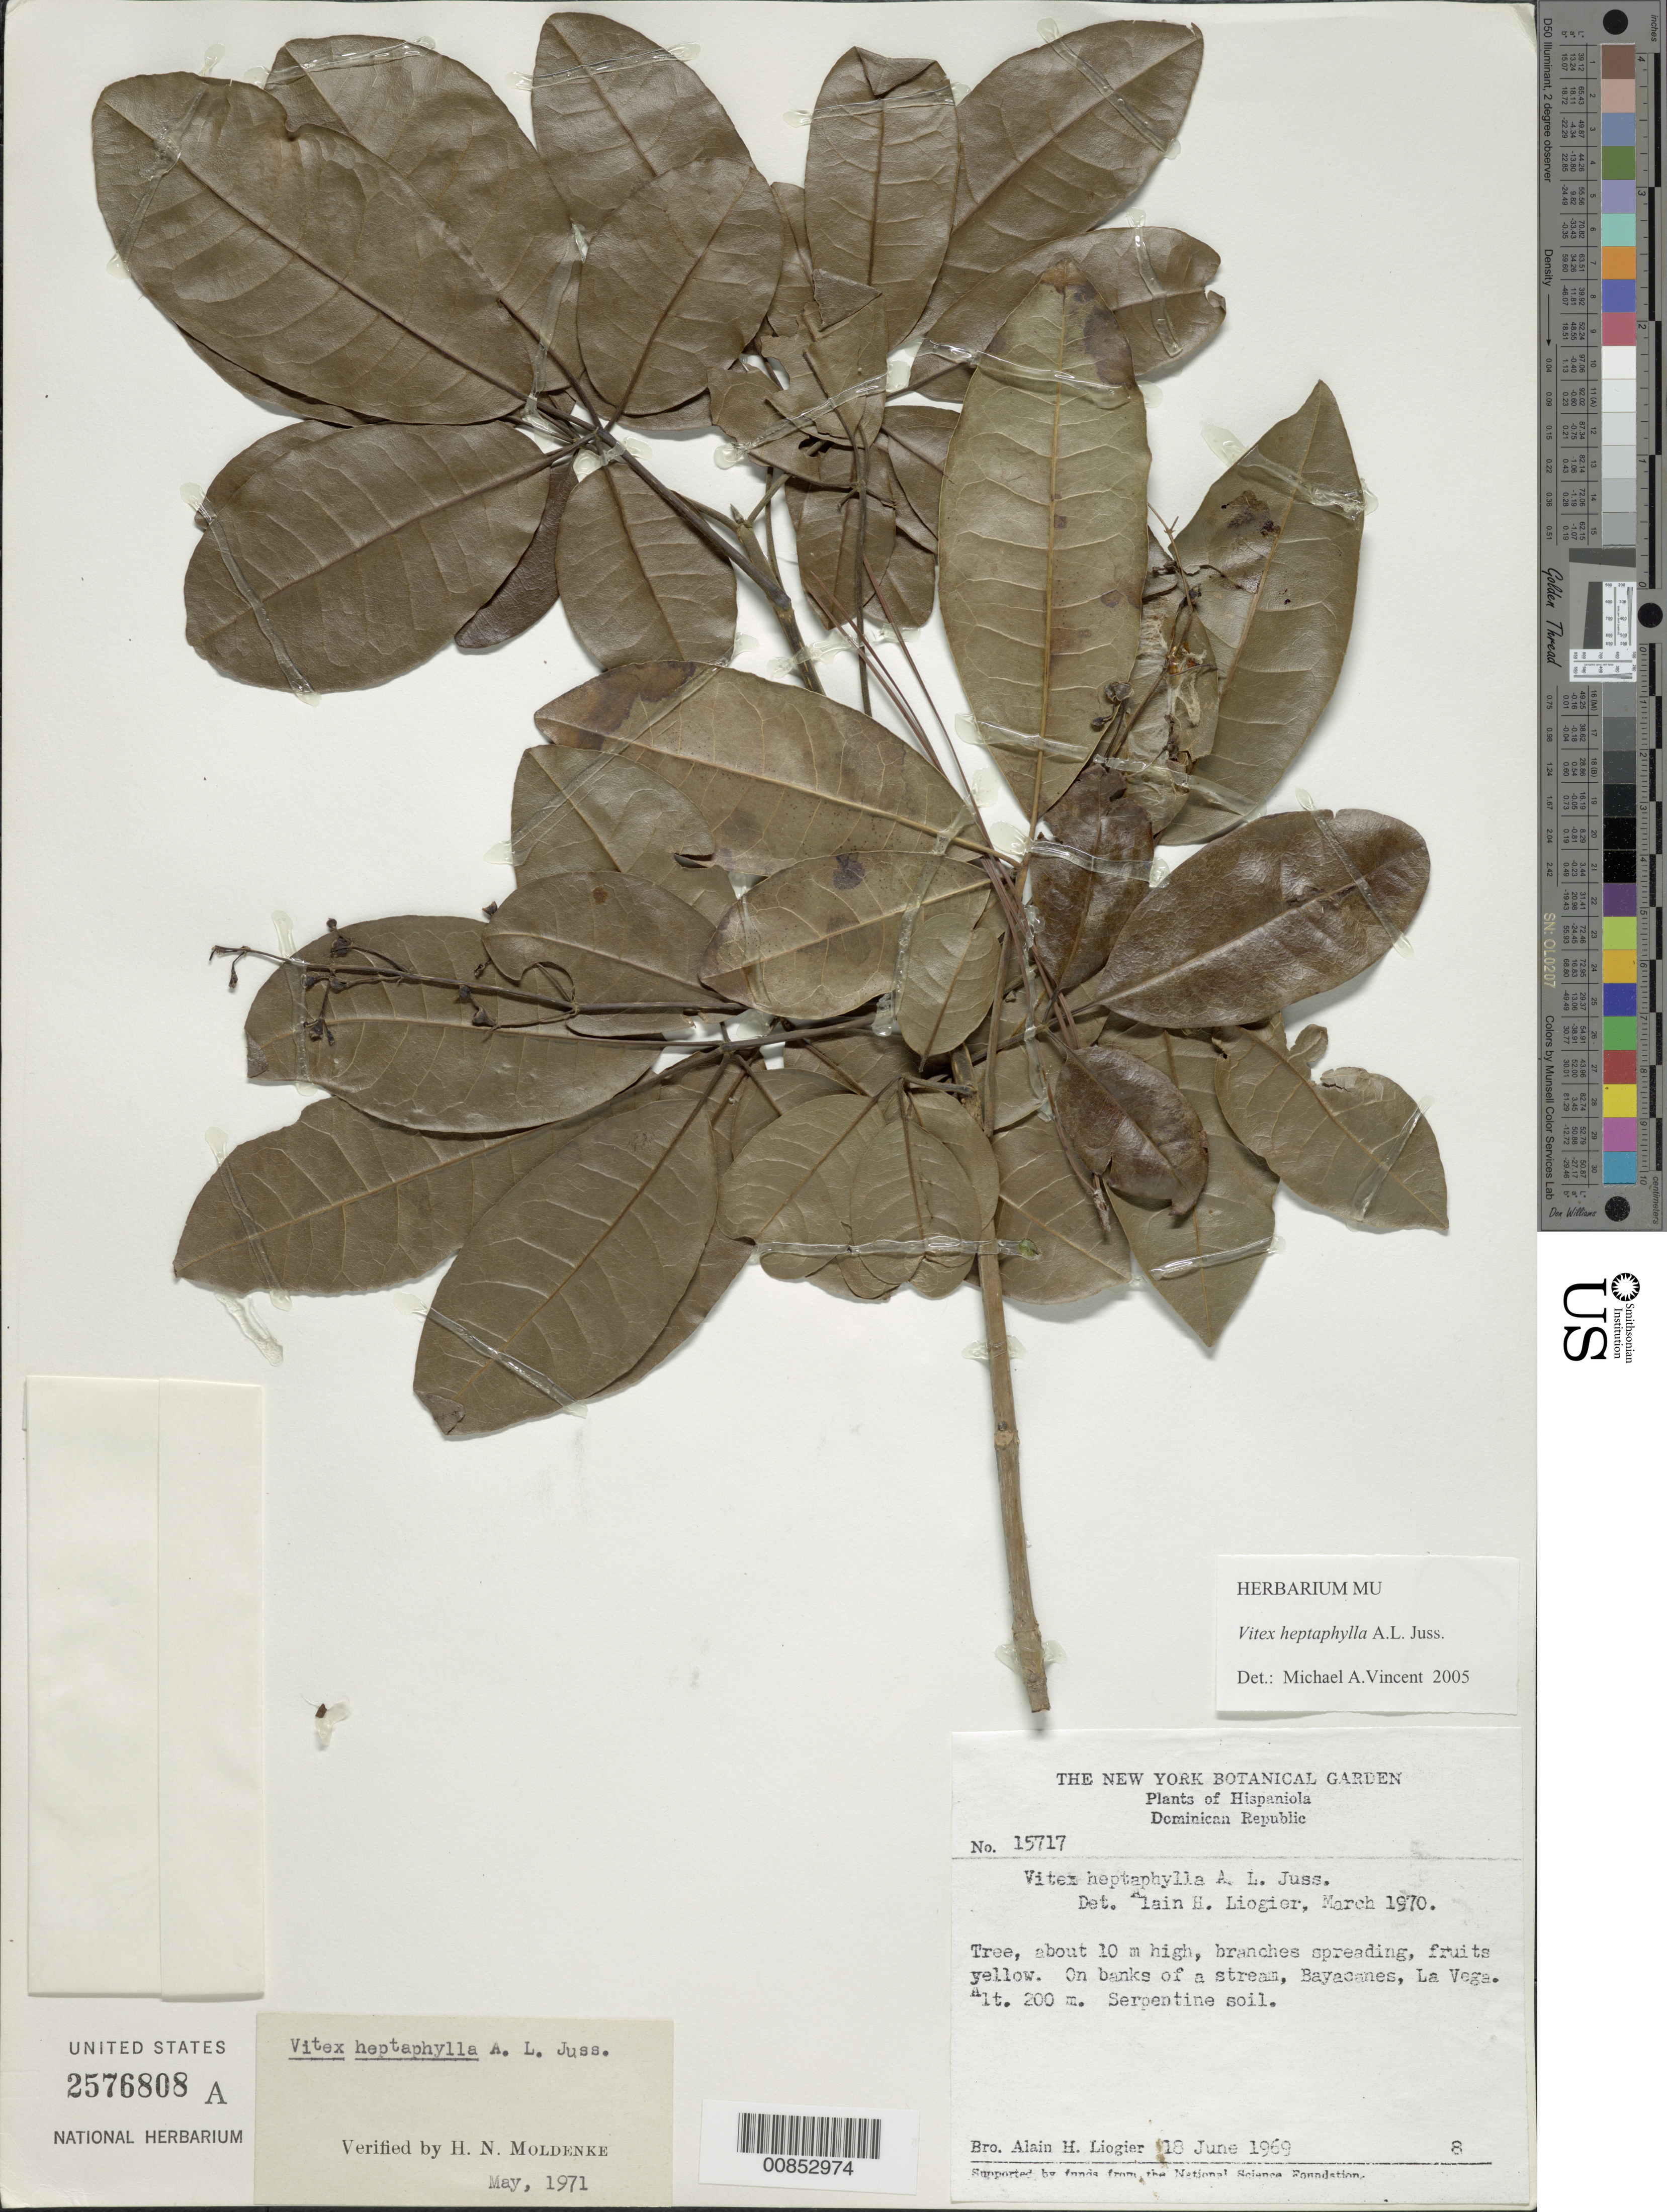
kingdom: Plantae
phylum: Tracheophyta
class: Magnoliopsida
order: Lamiales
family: Lamiaceae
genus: Vitex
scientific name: Vitex heptaphylla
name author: A. Juss.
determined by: Vincent, Michael A.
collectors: A. H. Liogier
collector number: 15717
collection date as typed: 18 Jun 1969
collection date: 1969-06-18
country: Dominican Republic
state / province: La Vega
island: Hispaniola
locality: Bayacanes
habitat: On banks of a stream on serpentine soil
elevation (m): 200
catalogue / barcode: US 2576808